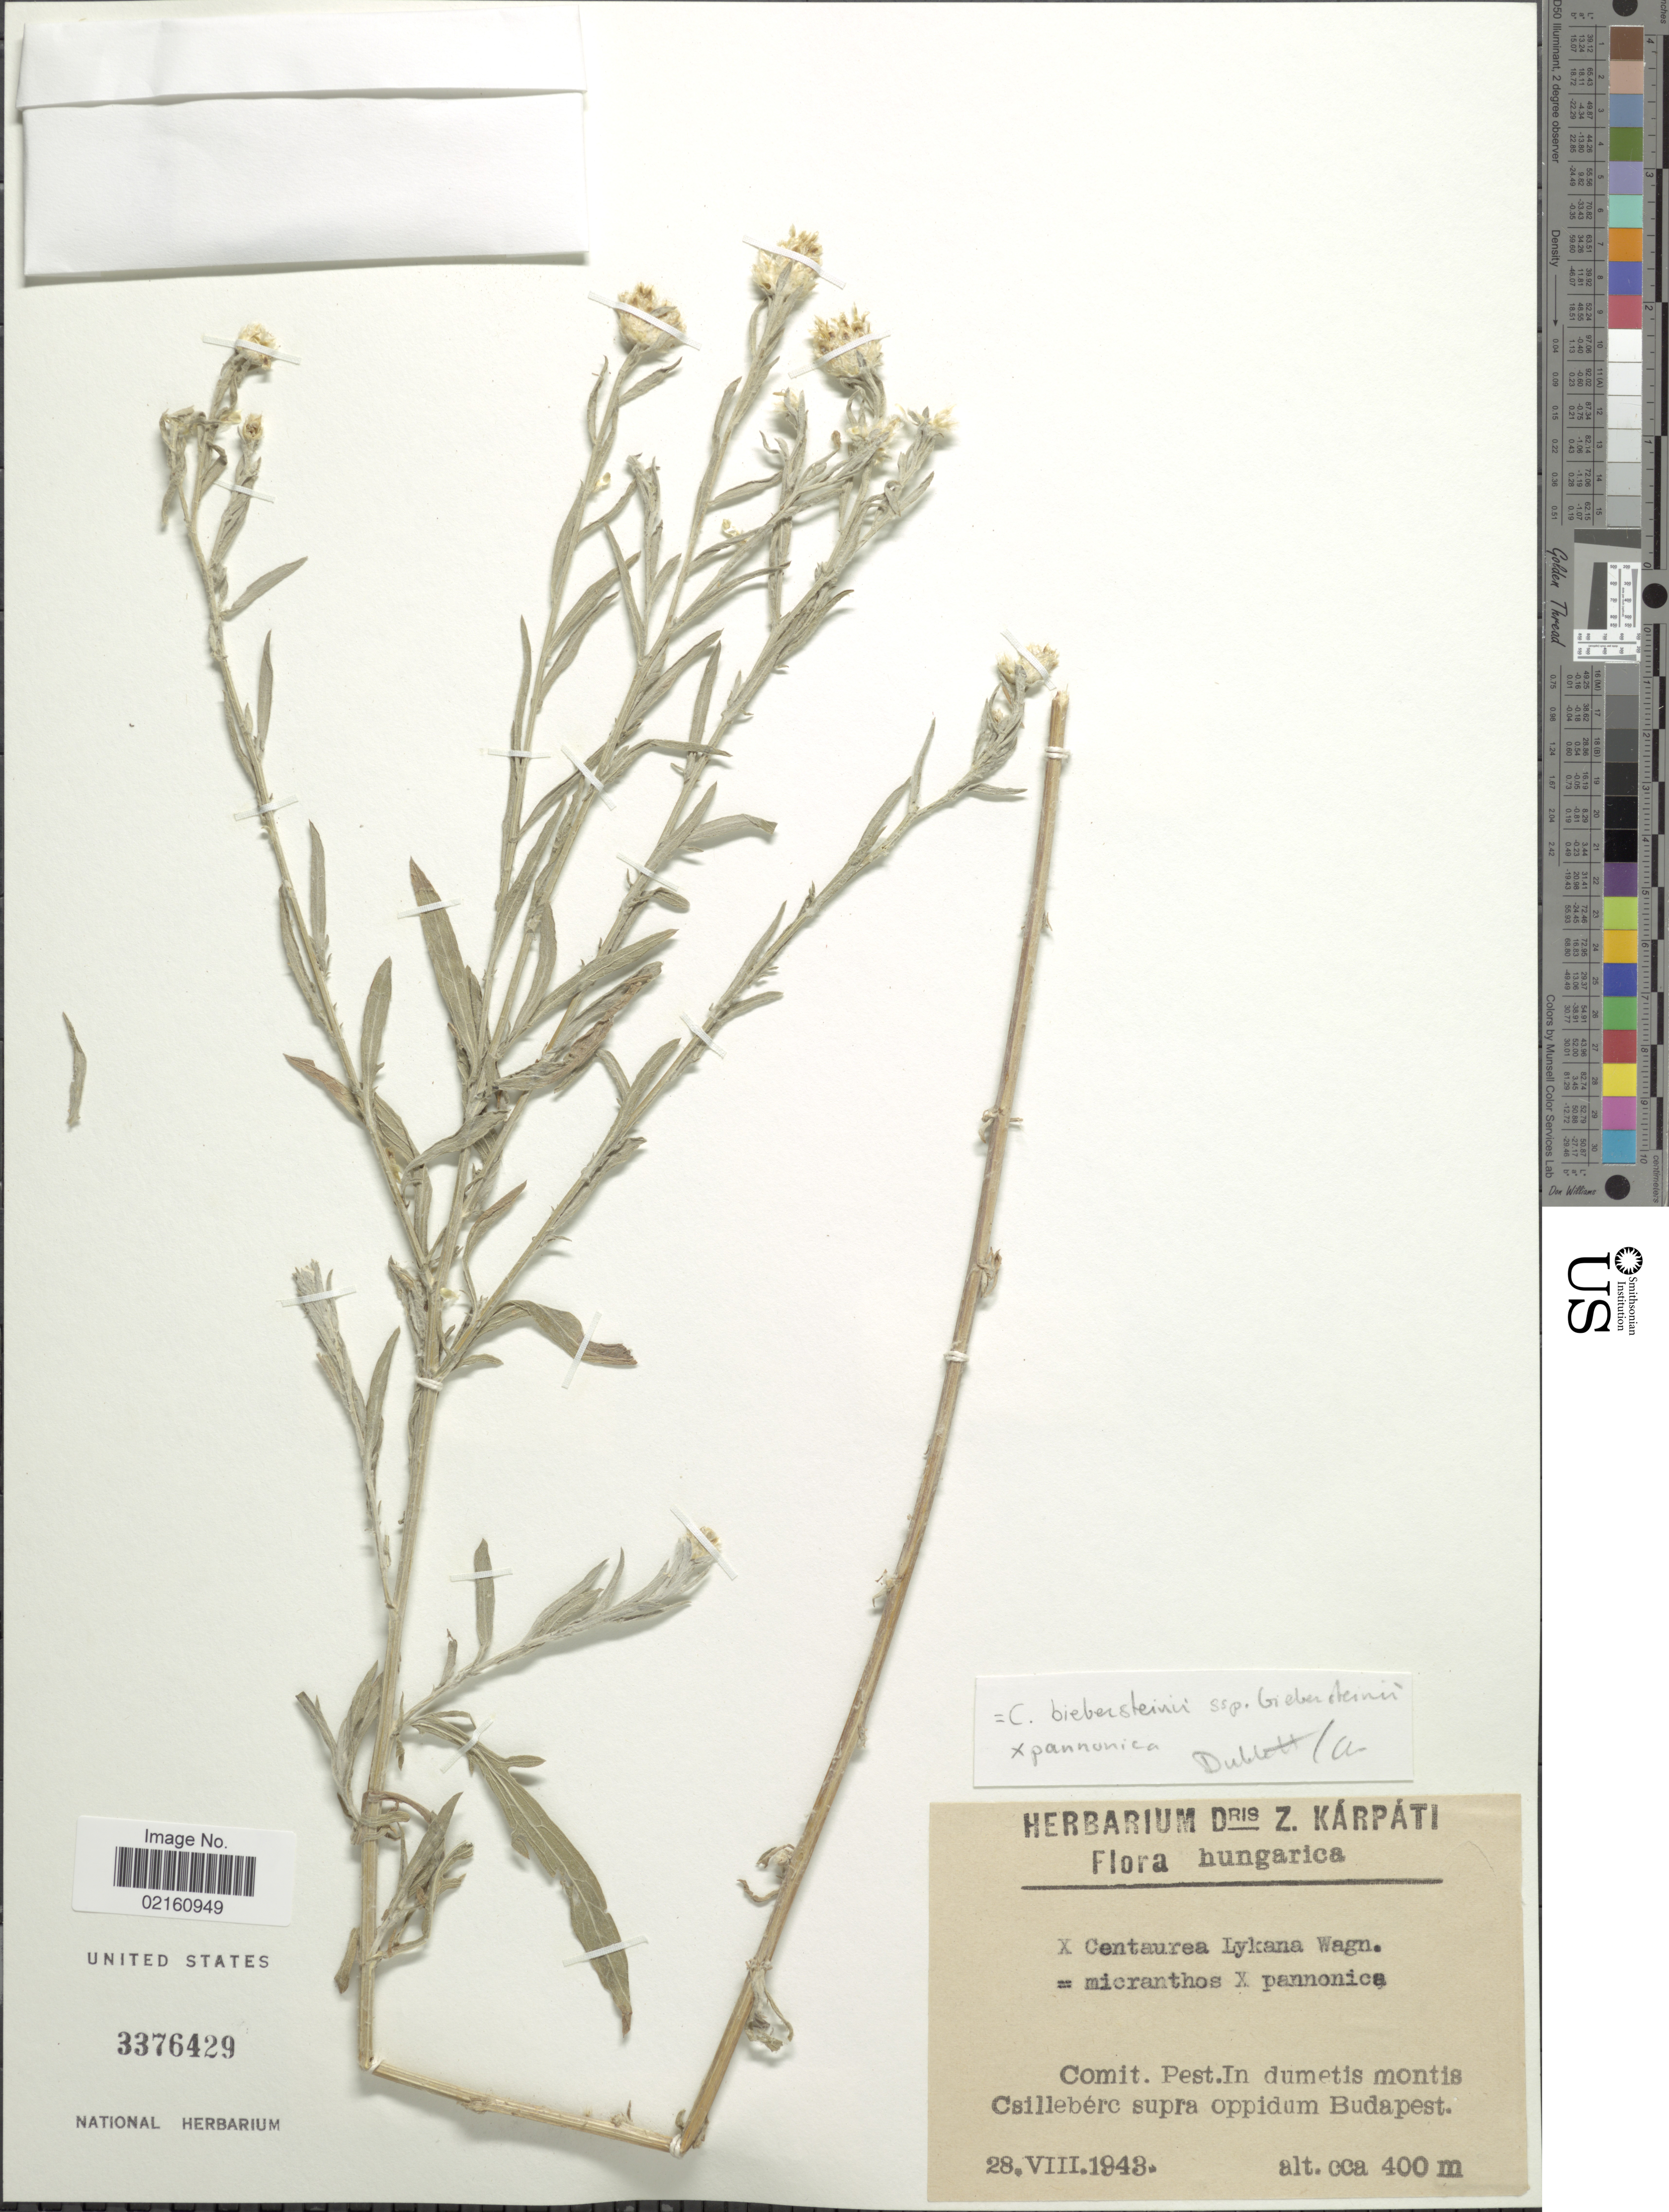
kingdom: Plantae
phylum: Tracheophyta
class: Magnoliopsida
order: Asterales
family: Asteraceae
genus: Centaurea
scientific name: Centaurea stoebe subsp. australis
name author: (Pančić & A. Kern.) Greuter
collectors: ex herb. Dris Z. Karpati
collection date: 1943-08-28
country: Hungary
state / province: Budapest, Capital District of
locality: Comit. Prest., montis Csilleberc supra oppidum Budapest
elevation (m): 400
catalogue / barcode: US 3376429